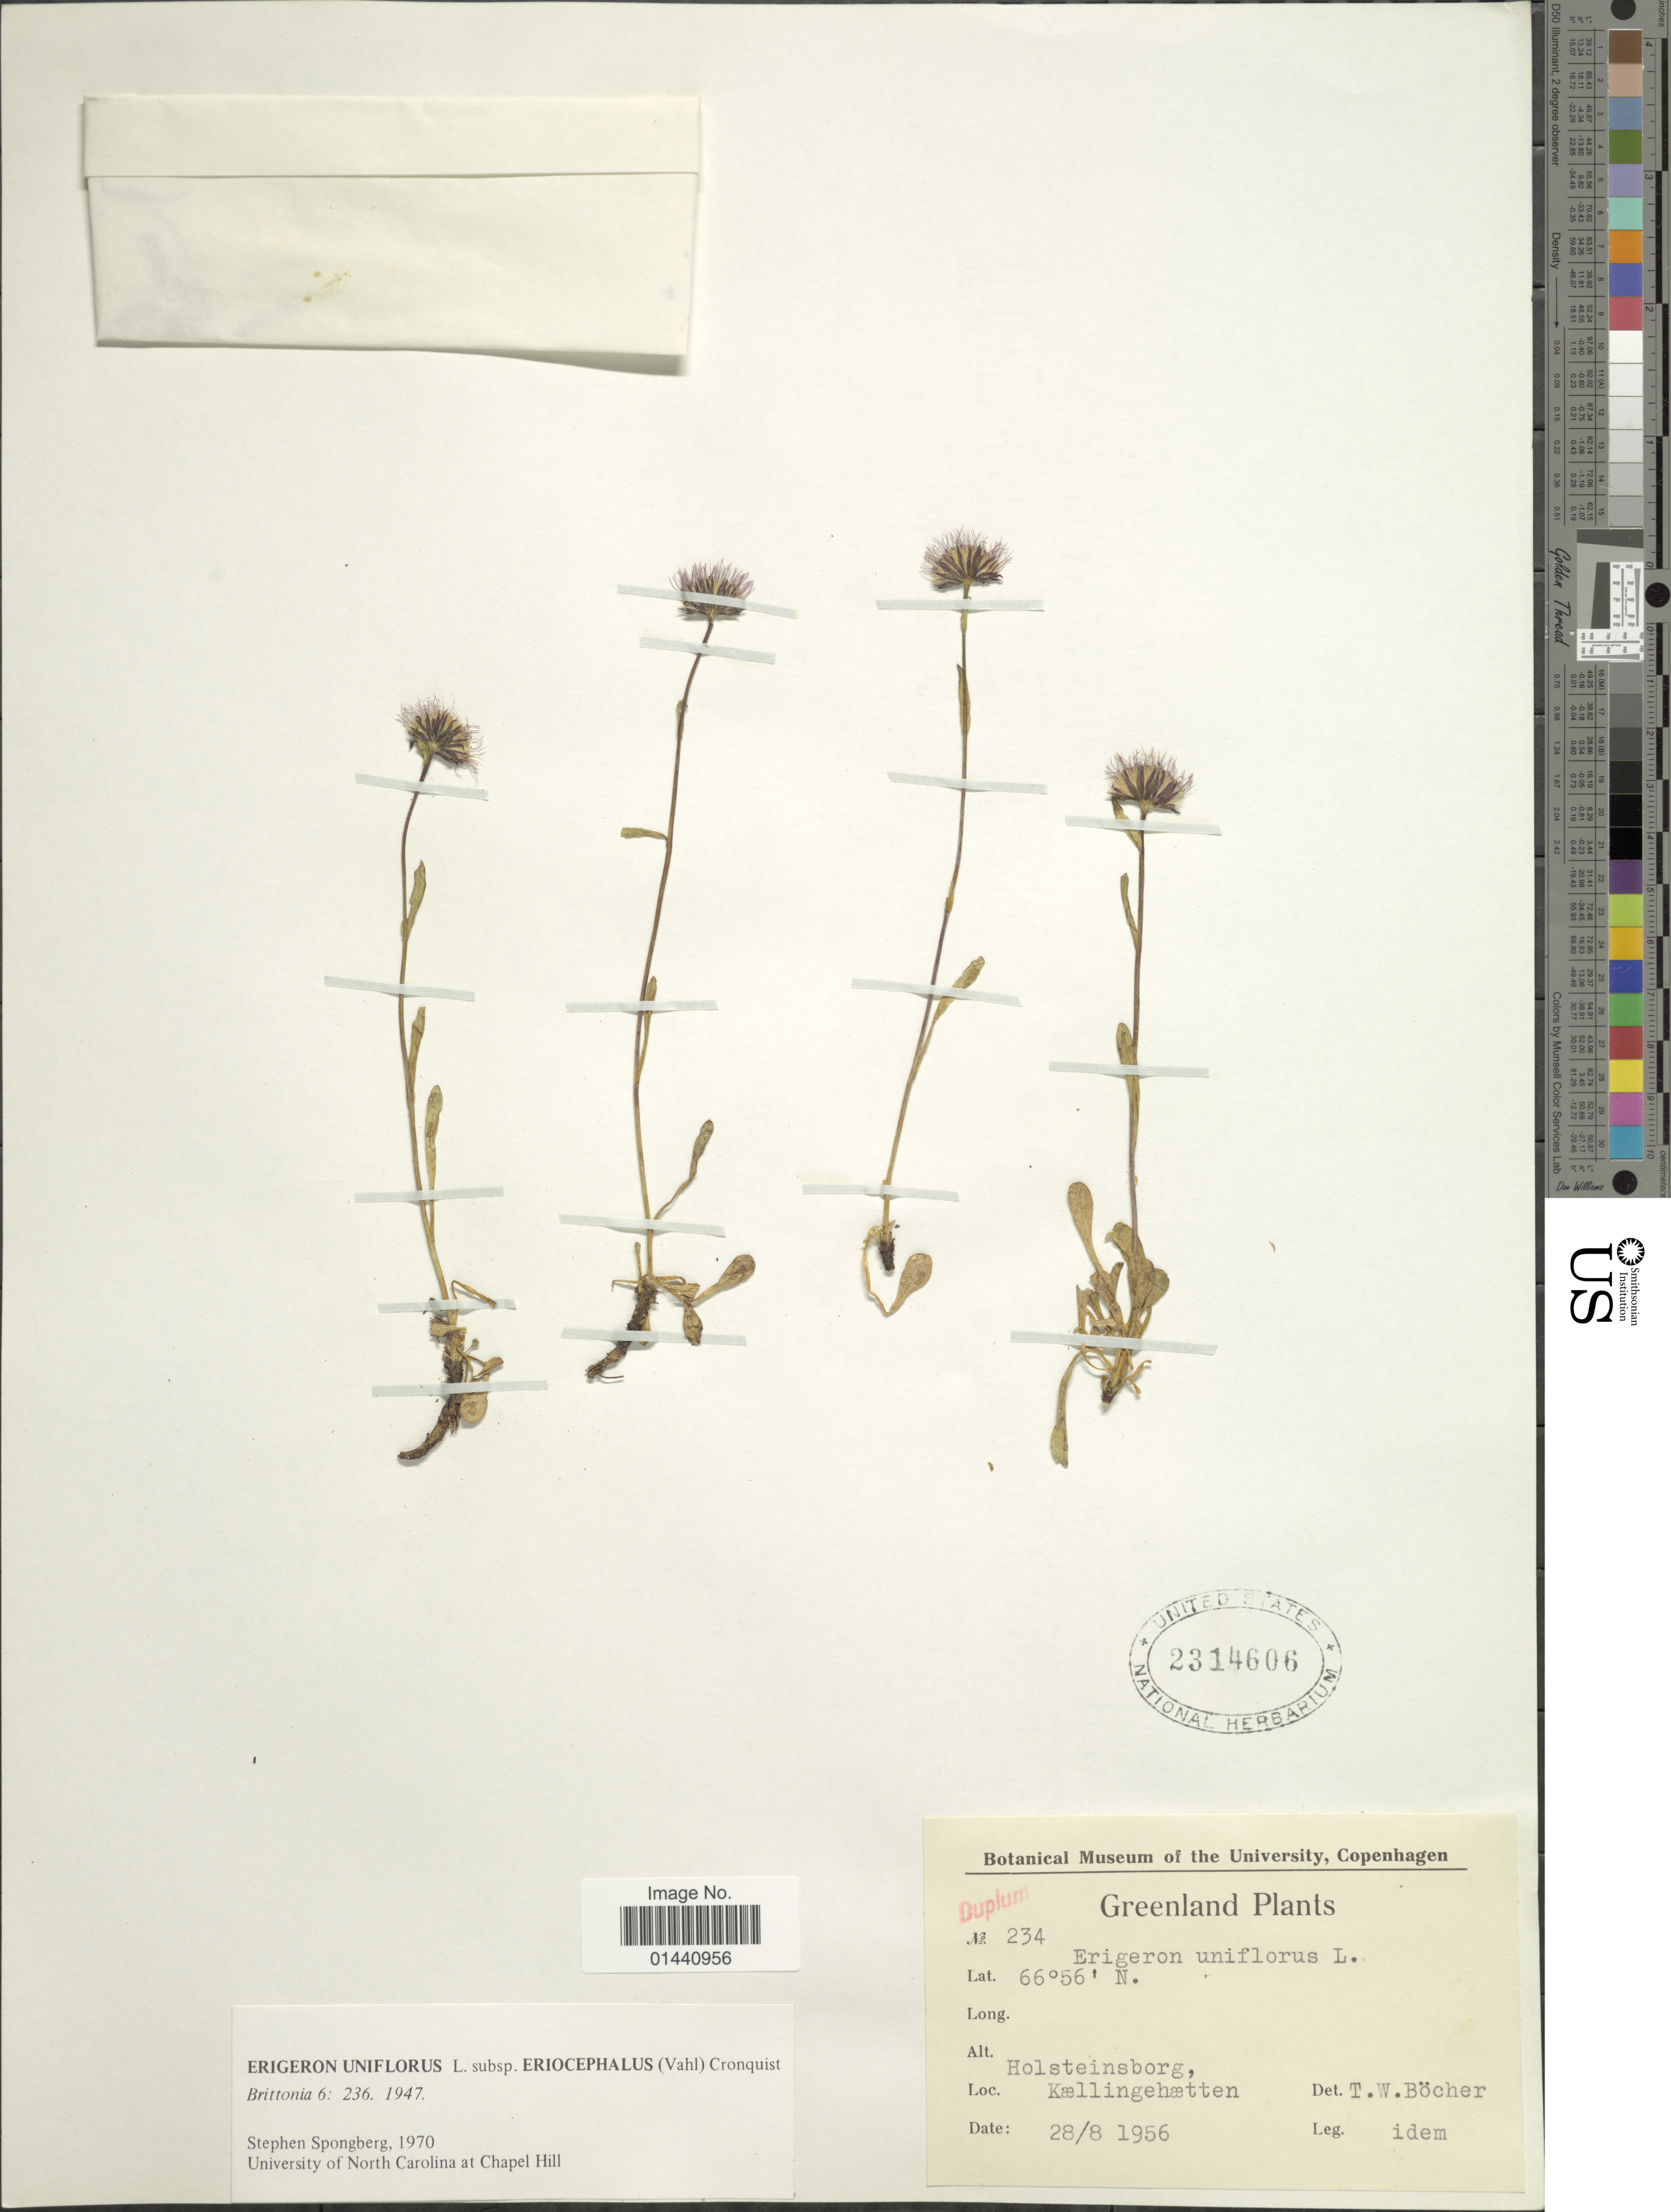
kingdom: Plantae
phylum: Tracheophyta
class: Magnoliopsida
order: Asterales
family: Asteraceae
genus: Erigeron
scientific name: Erigeron eriocephalus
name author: J. Vahl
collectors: T. Böcher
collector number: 234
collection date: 1956-08-28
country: Greenland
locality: Holsteinsborg, Kællingehætten.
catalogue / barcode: US 2314606